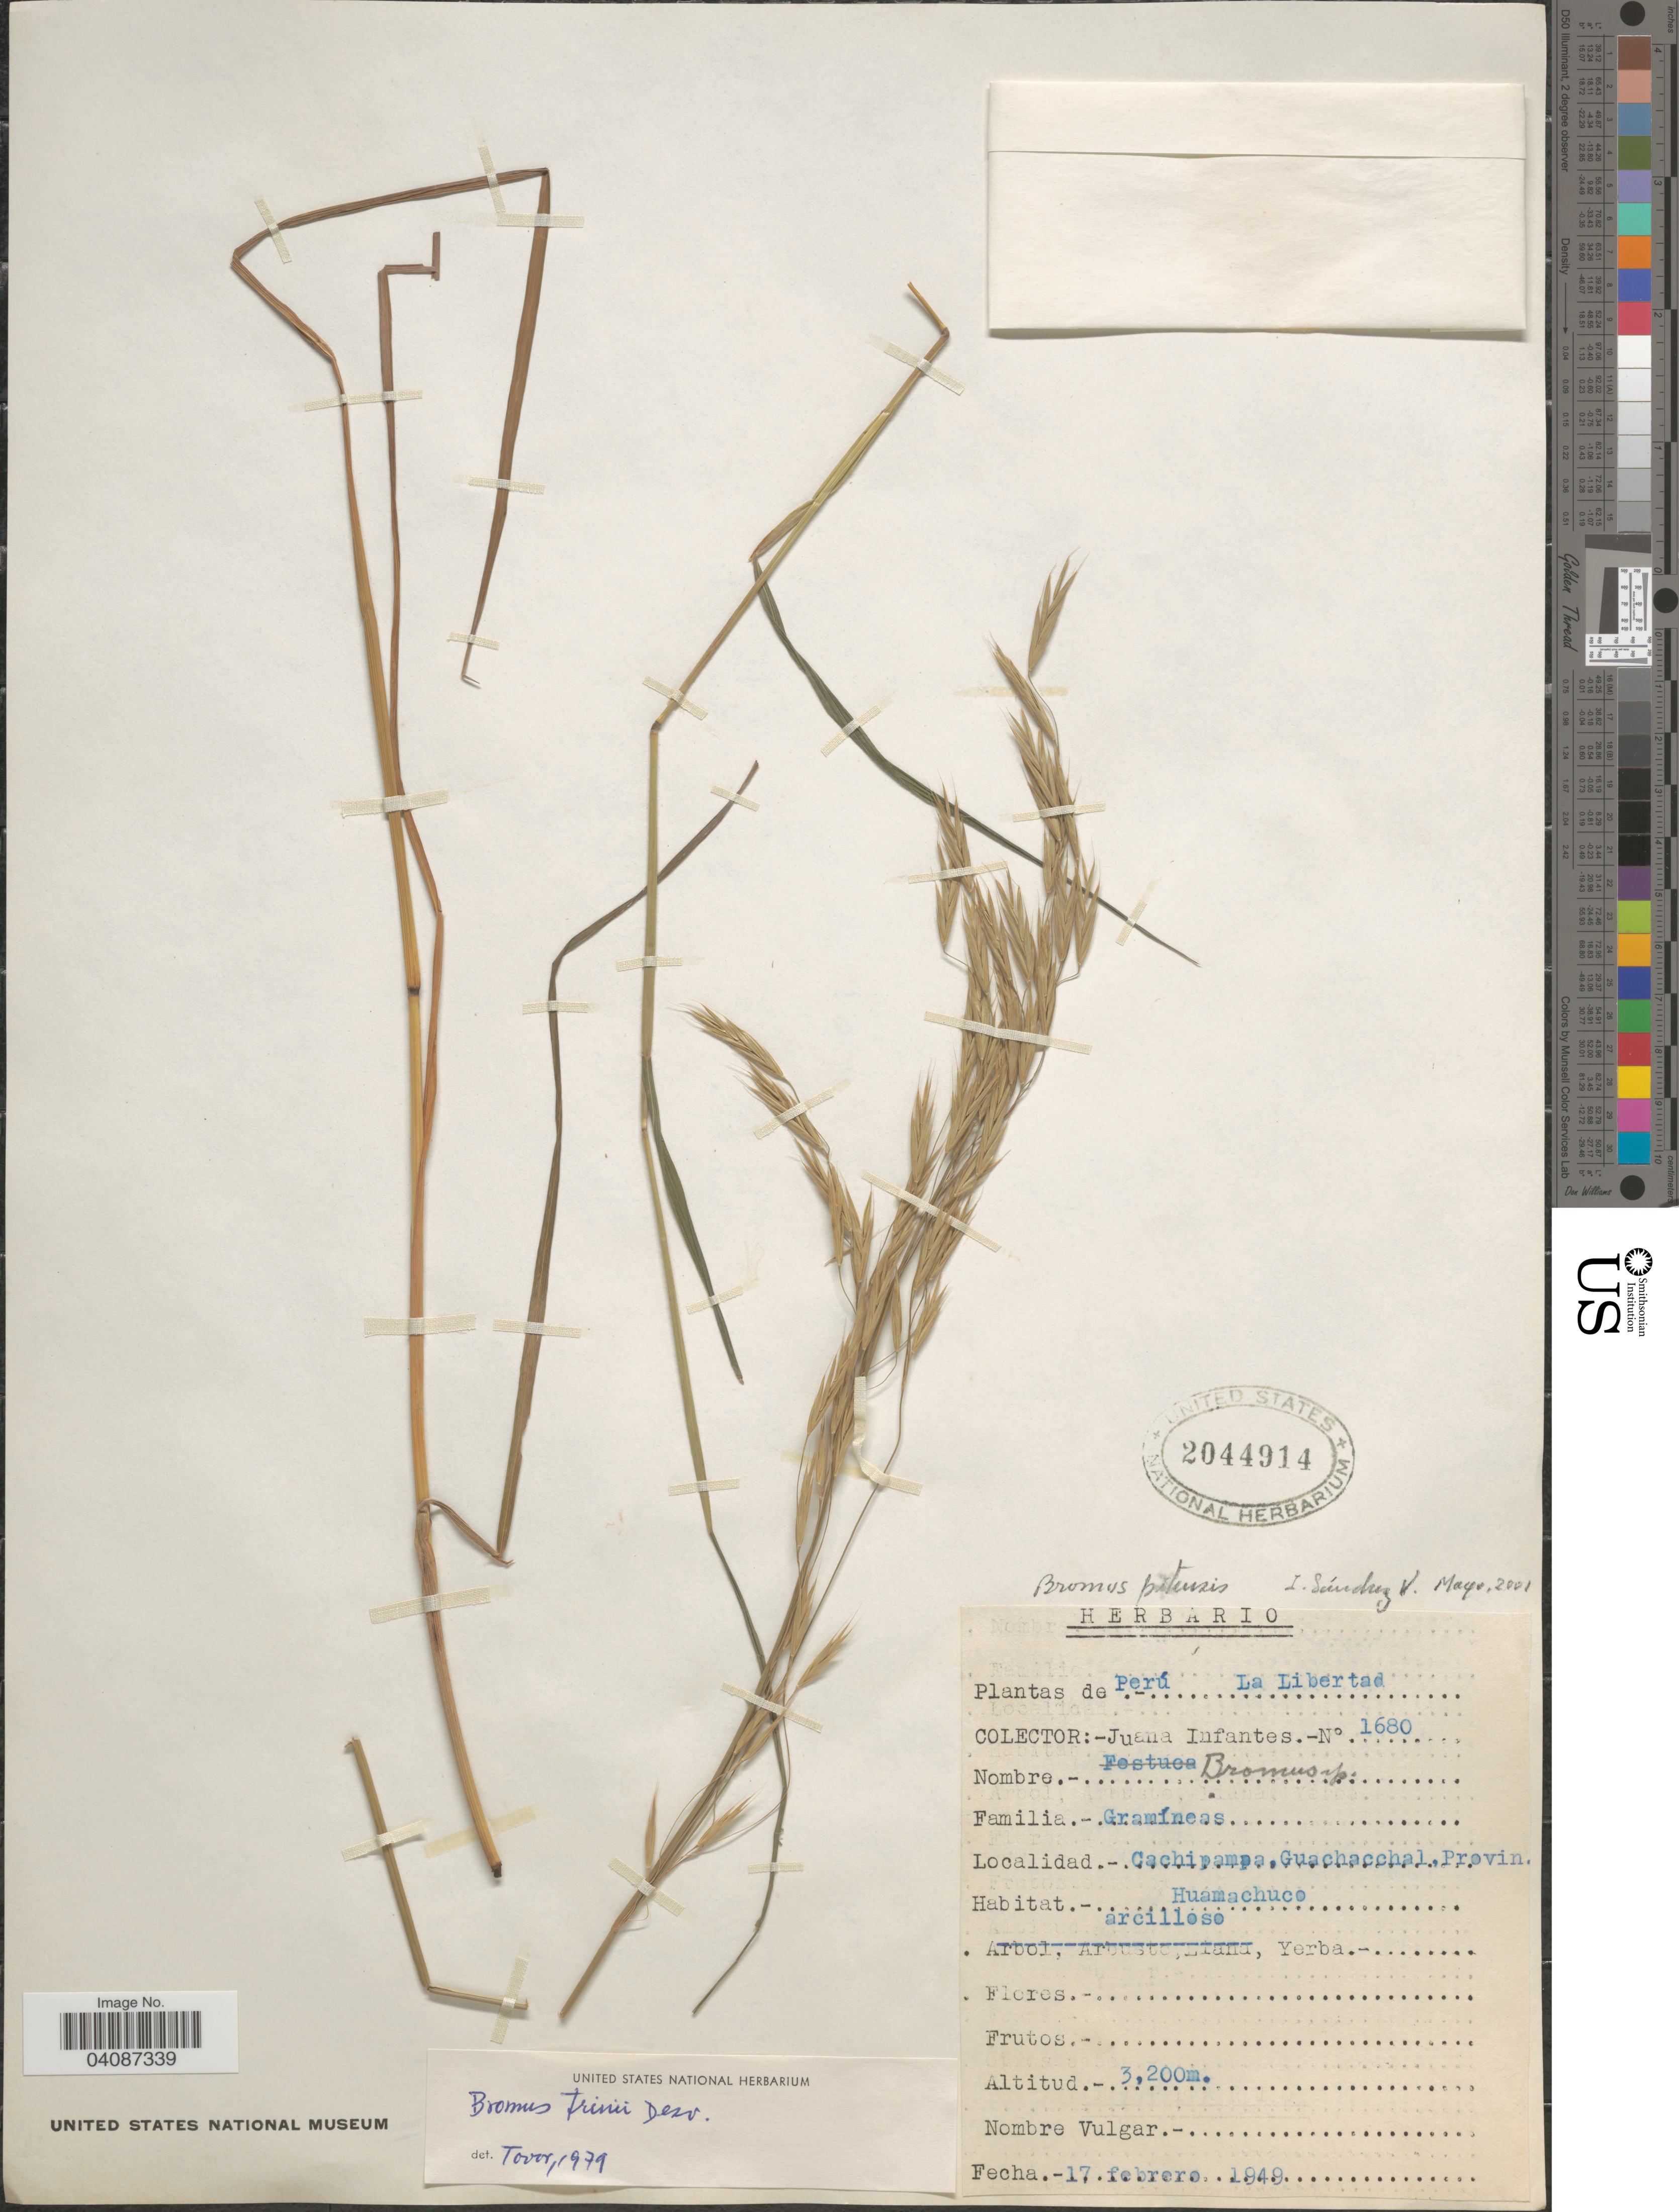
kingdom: Plantae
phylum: Tracheophyta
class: Liliopsida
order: Poales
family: Poaceae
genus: Bromus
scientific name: Bromus pitensis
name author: Kunth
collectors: J. Infantes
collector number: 1680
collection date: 1949-02-17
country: Peru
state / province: La Libertad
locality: Cachipampa, Guachacchal Provinc. Huamachuco.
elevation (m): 3200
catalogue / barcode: US 2044914